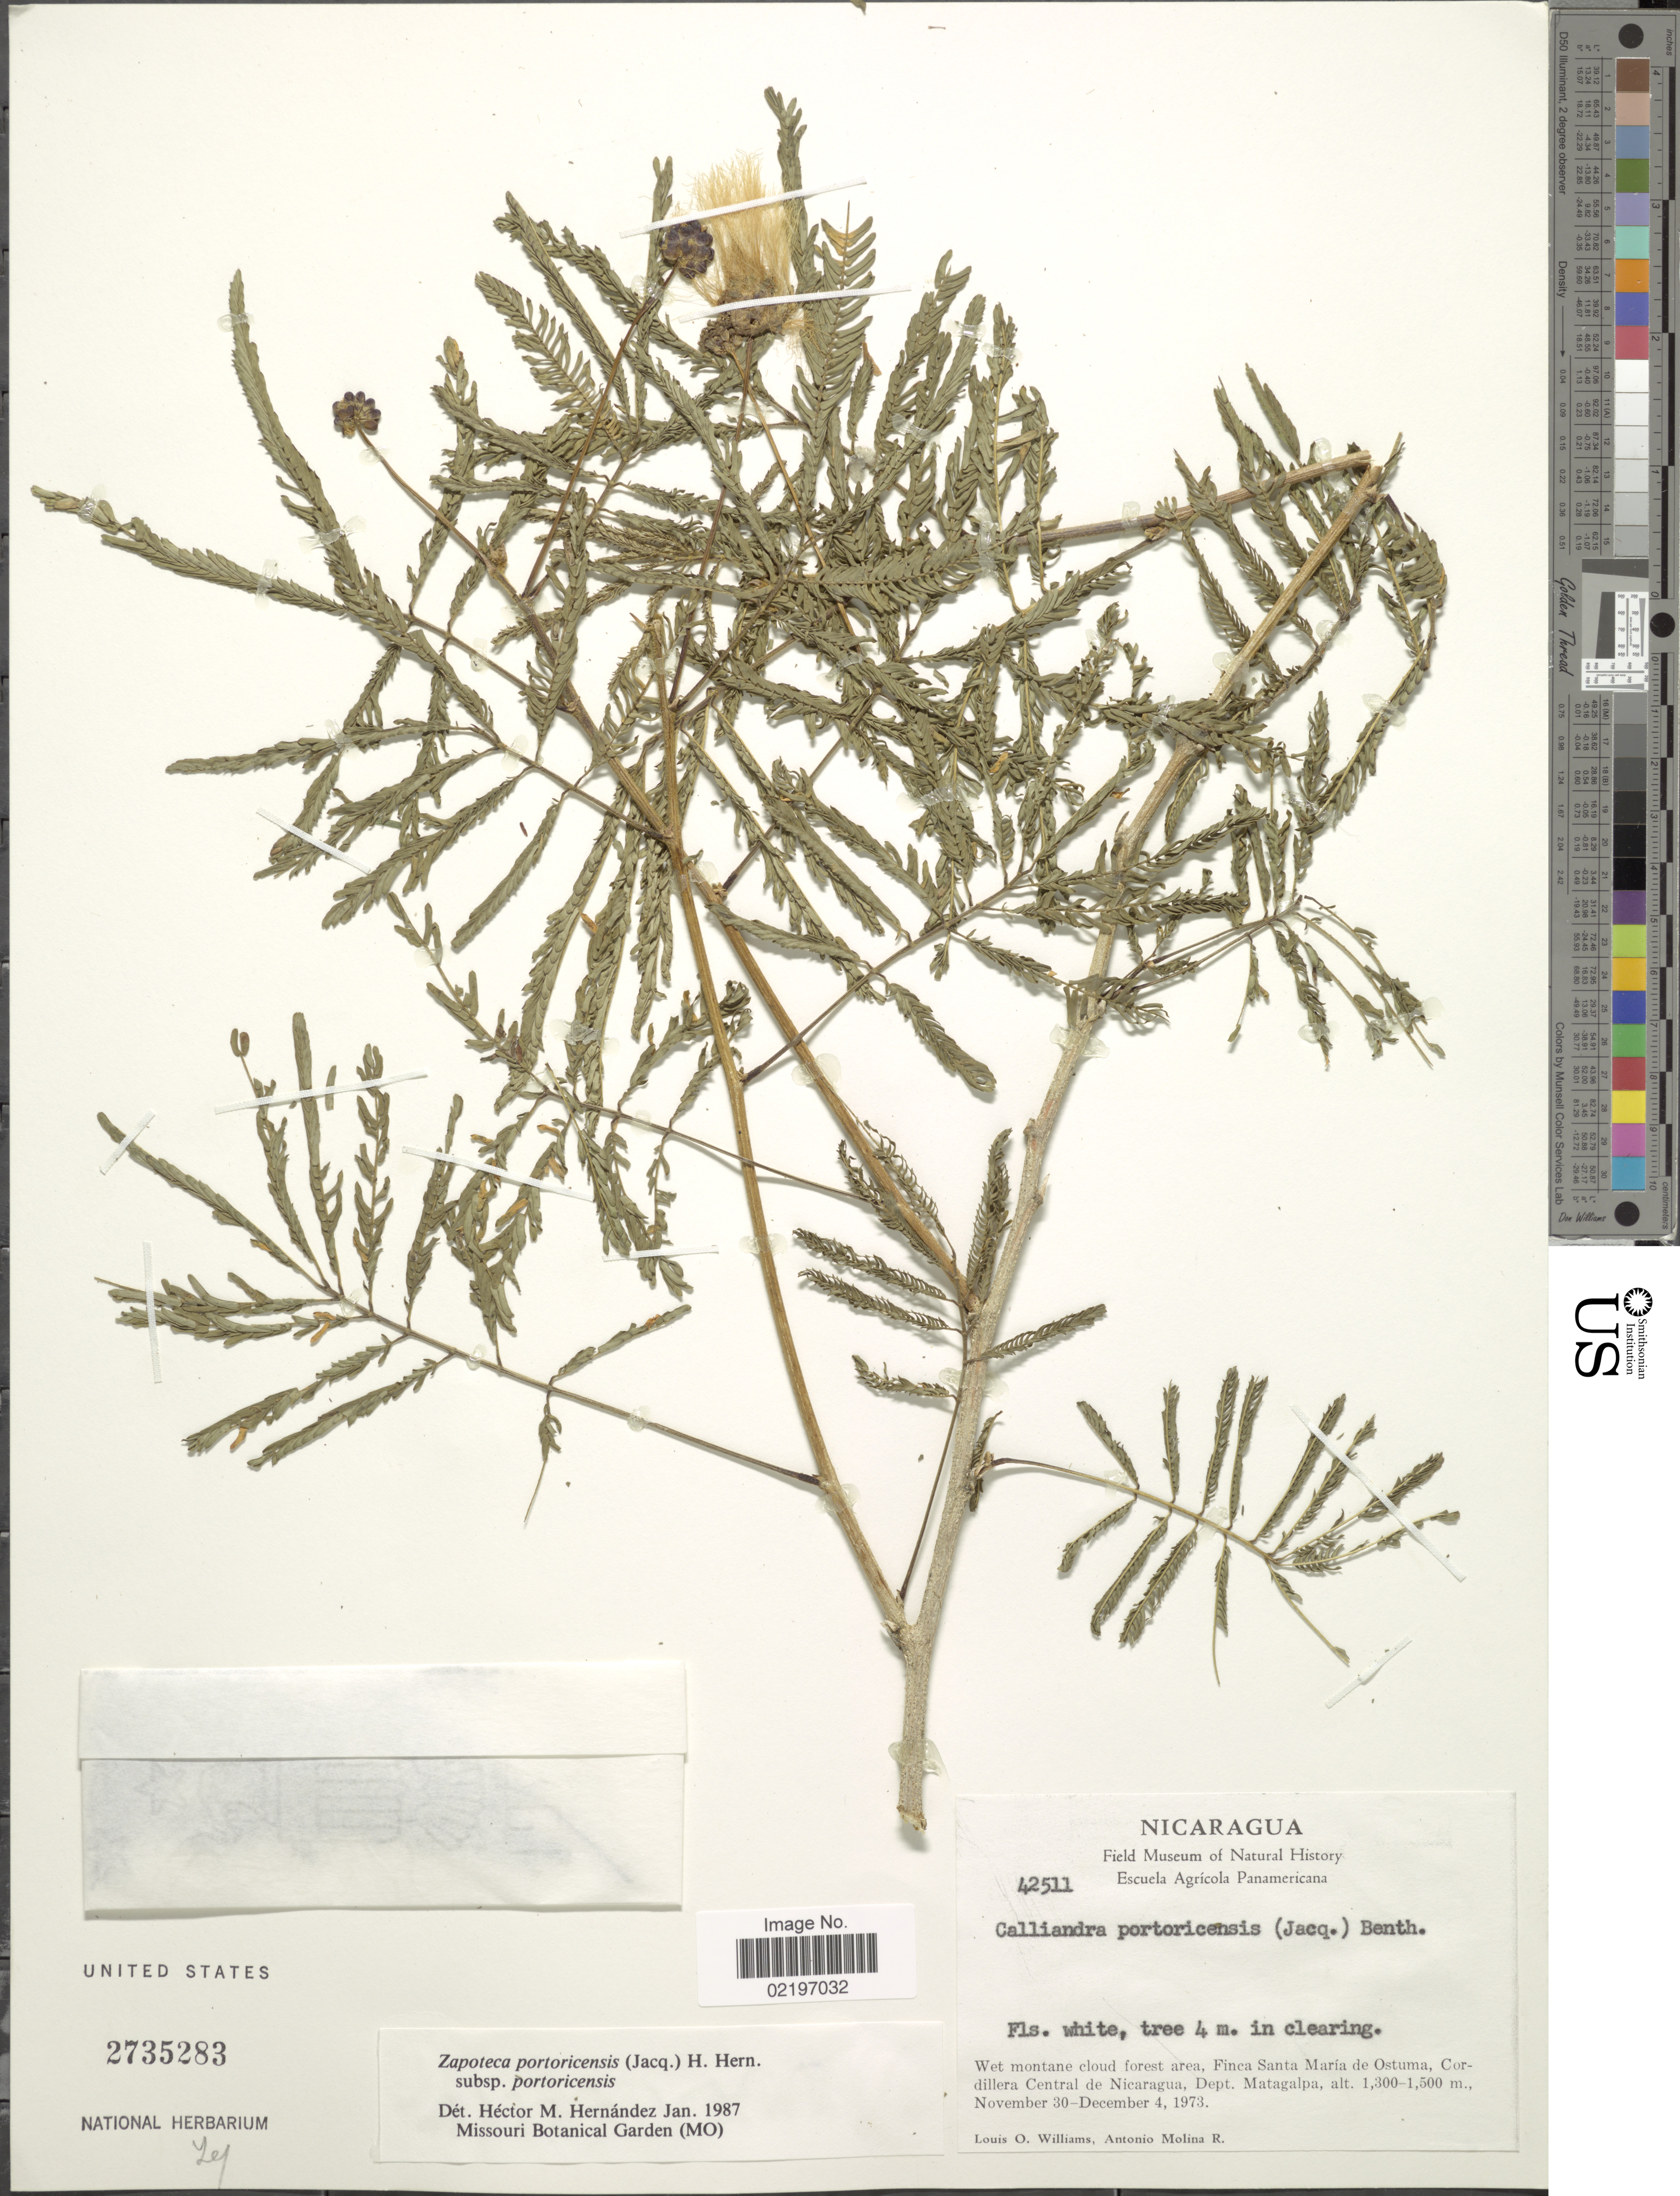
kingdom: Plantae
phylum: Tracheophyta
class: Magnoliopsida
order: Fabales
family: Fabaceae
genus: Zapoteca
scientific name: Zapoteca portoricensis subsp. portoricensis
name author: (Jacq.) H.M. Hern.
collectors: L. O. Williams & A. Molina R.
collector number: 42511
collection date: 1973-11-30/1973-12-04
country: Nicaragua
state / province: Matagalpa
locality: Finca Santa Maria de Ostuma, Cordillera Central de Nicaragua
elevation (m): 1300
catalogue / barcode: US 2735283